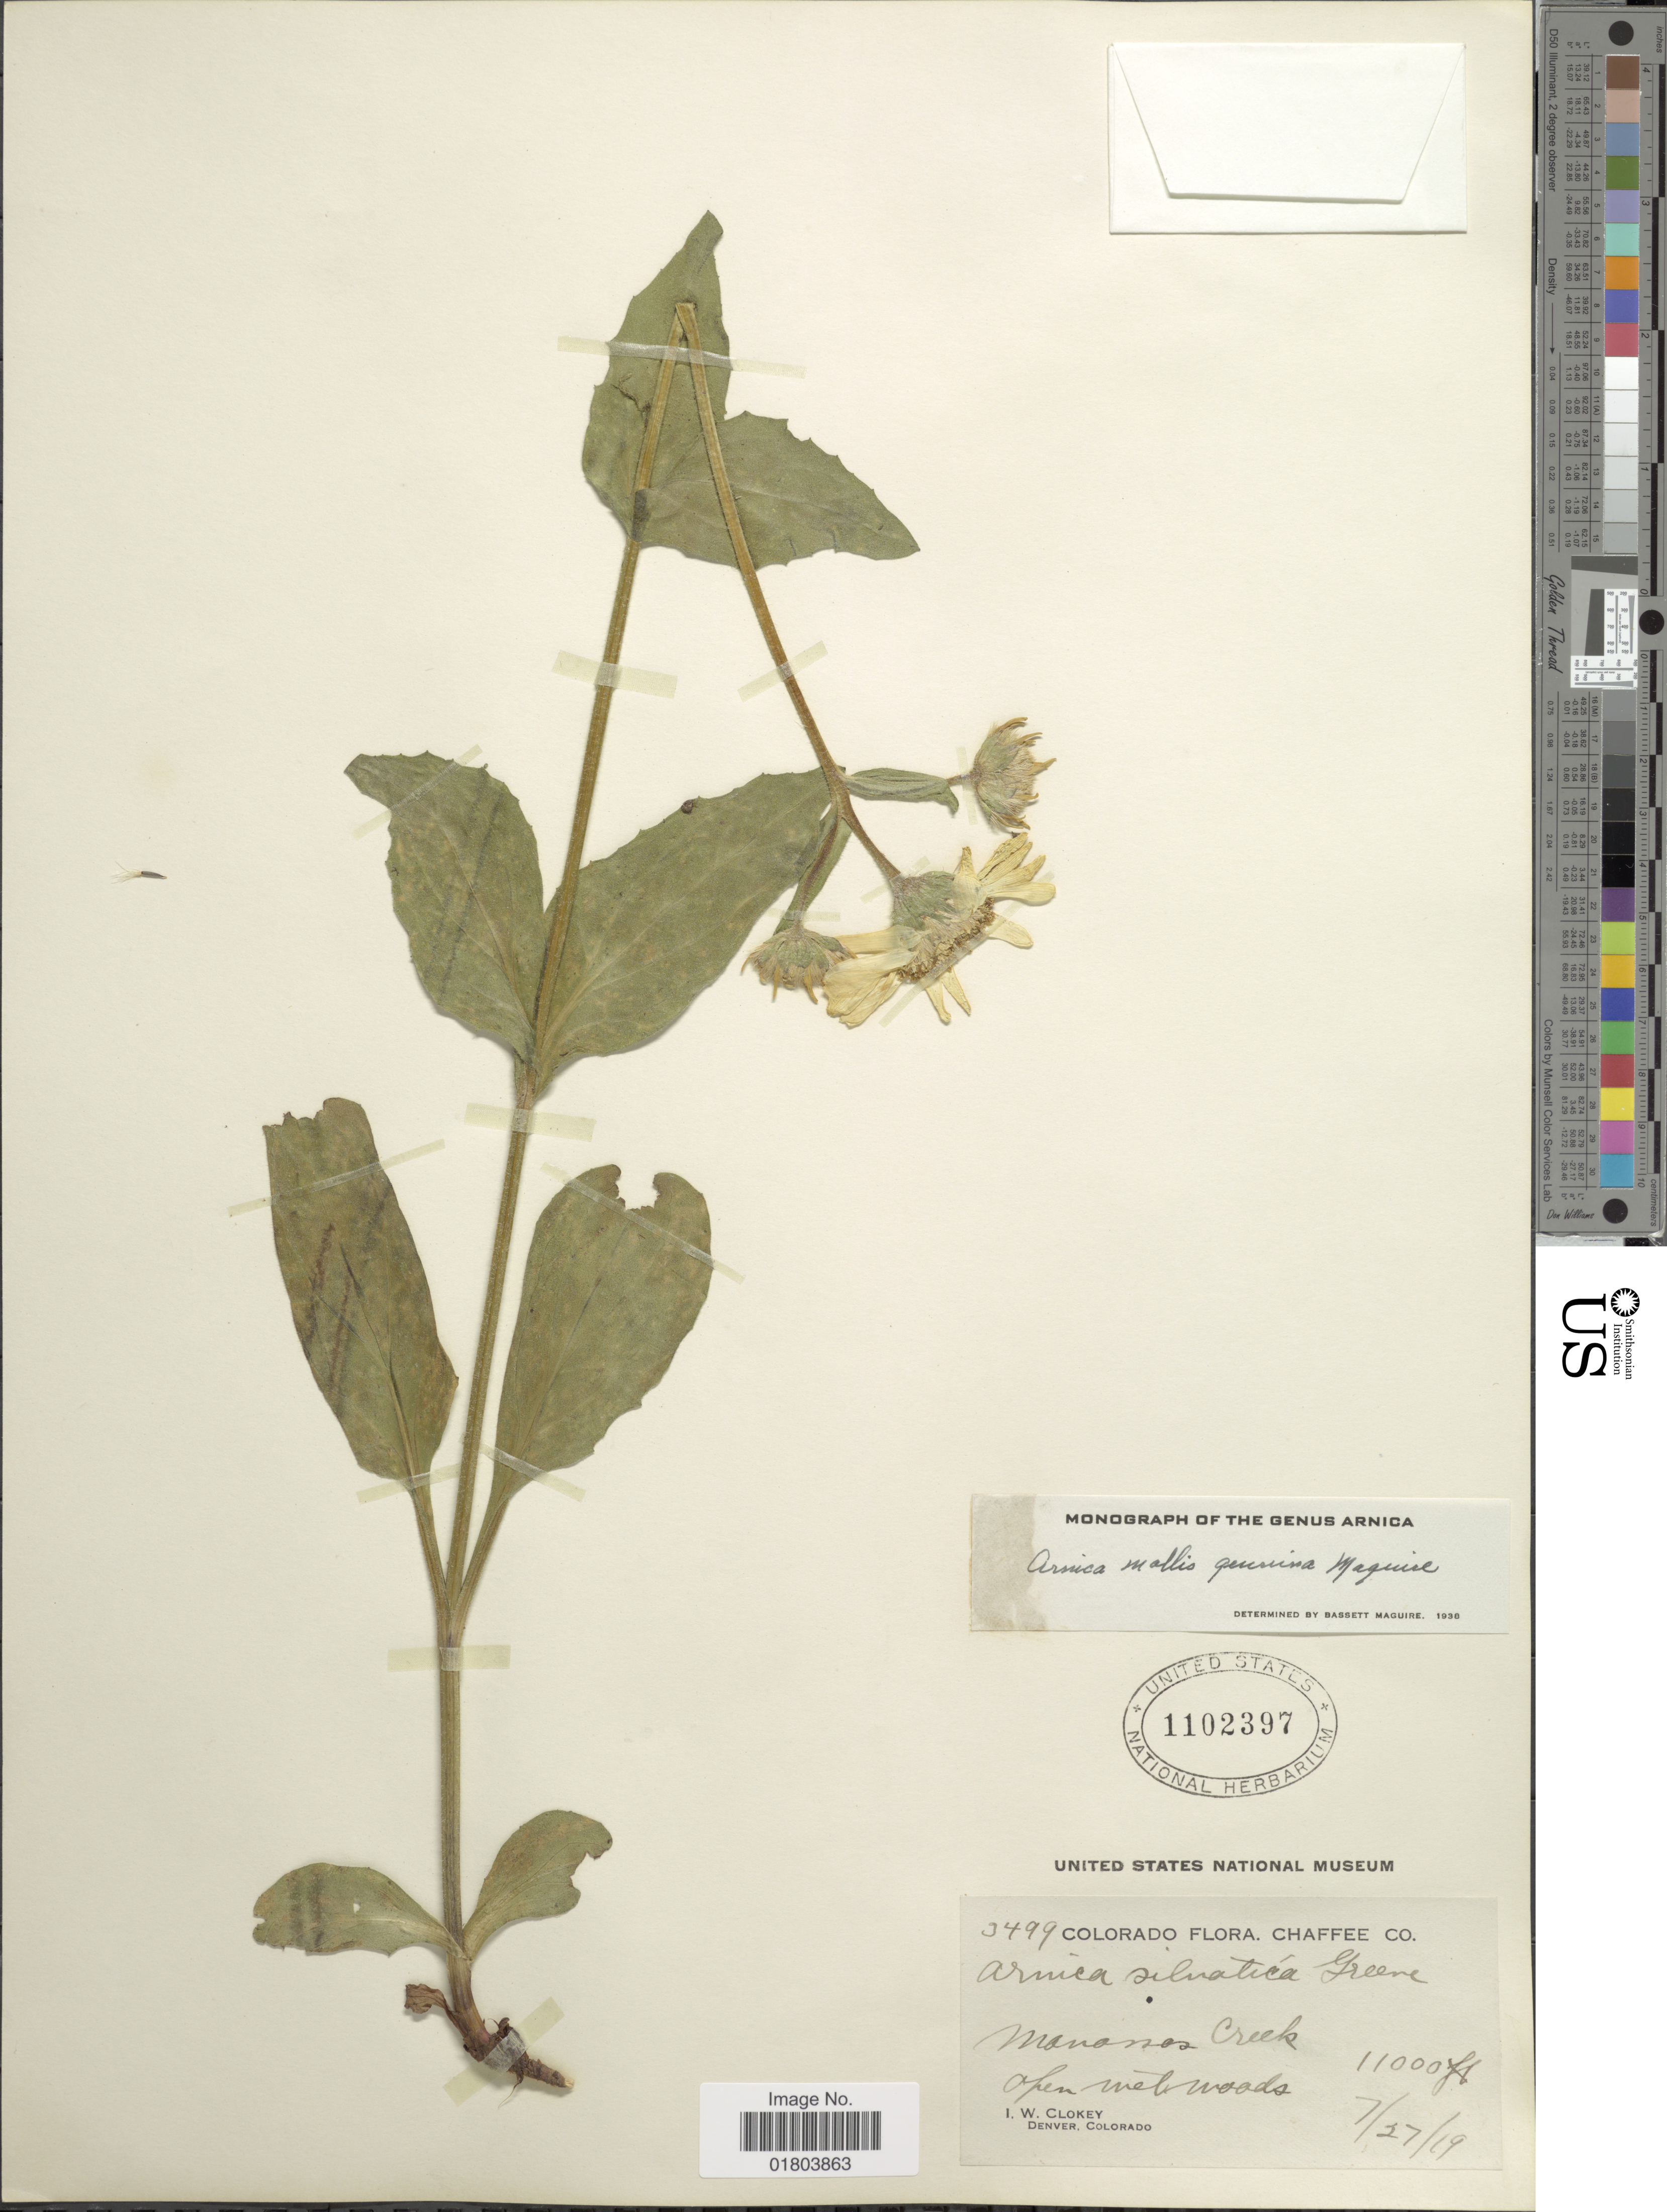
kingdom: Plantae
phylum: Tracheophyta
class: Magnoliopsida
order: Asterales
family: Asteraceae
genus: Arnica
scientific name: Arnica mollis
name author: Hook.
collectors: I. W. Clokey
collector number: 3499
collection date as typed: Transcribed d/m/y: 27/7/19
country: United States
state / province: Colorado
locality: Chaffee Co, Manassas Creek, open wet woods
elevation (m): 3353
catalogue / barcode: US 1102397